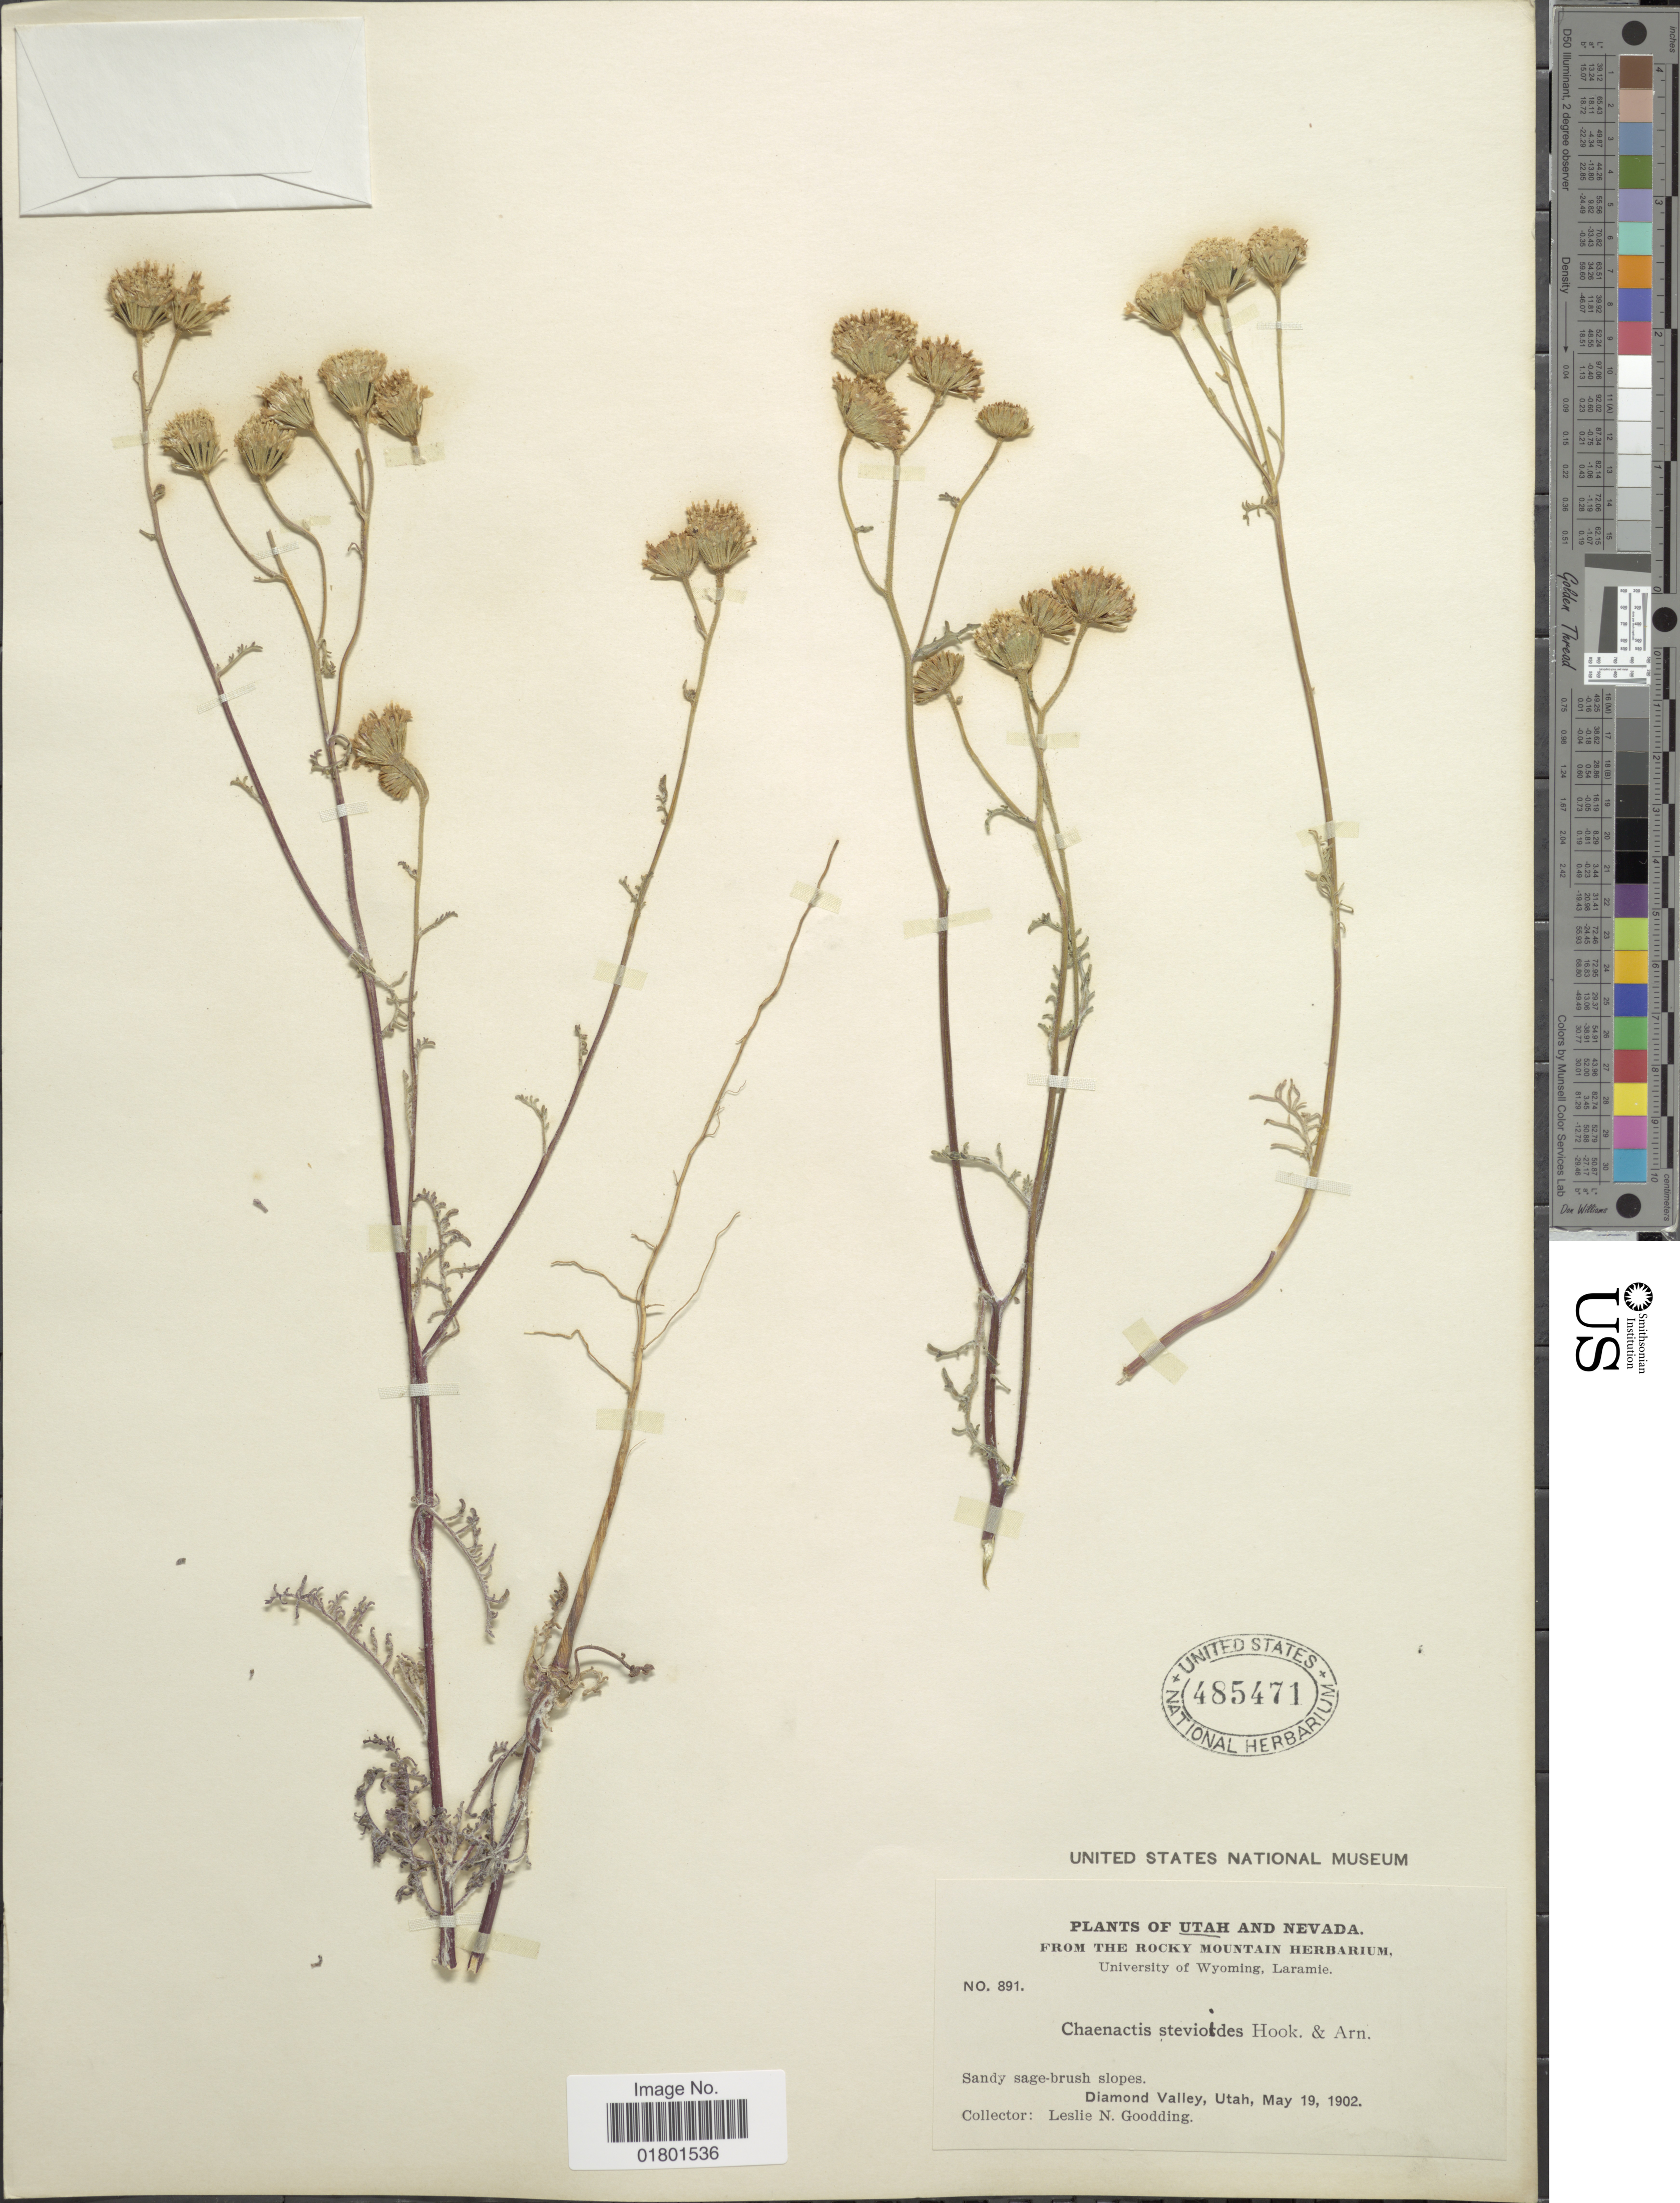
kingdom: Plantae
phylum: Tracheophyta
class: Magnoliopsida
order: Asterales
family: Asteraceae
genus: Chaenactis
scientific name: Chaenactis stevioides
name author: Hook. & Arn.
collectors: L. N. Goodding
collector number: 891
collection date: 1902-05-19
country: United States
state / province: Utah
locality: Diamond Valley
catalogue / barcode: US 485471